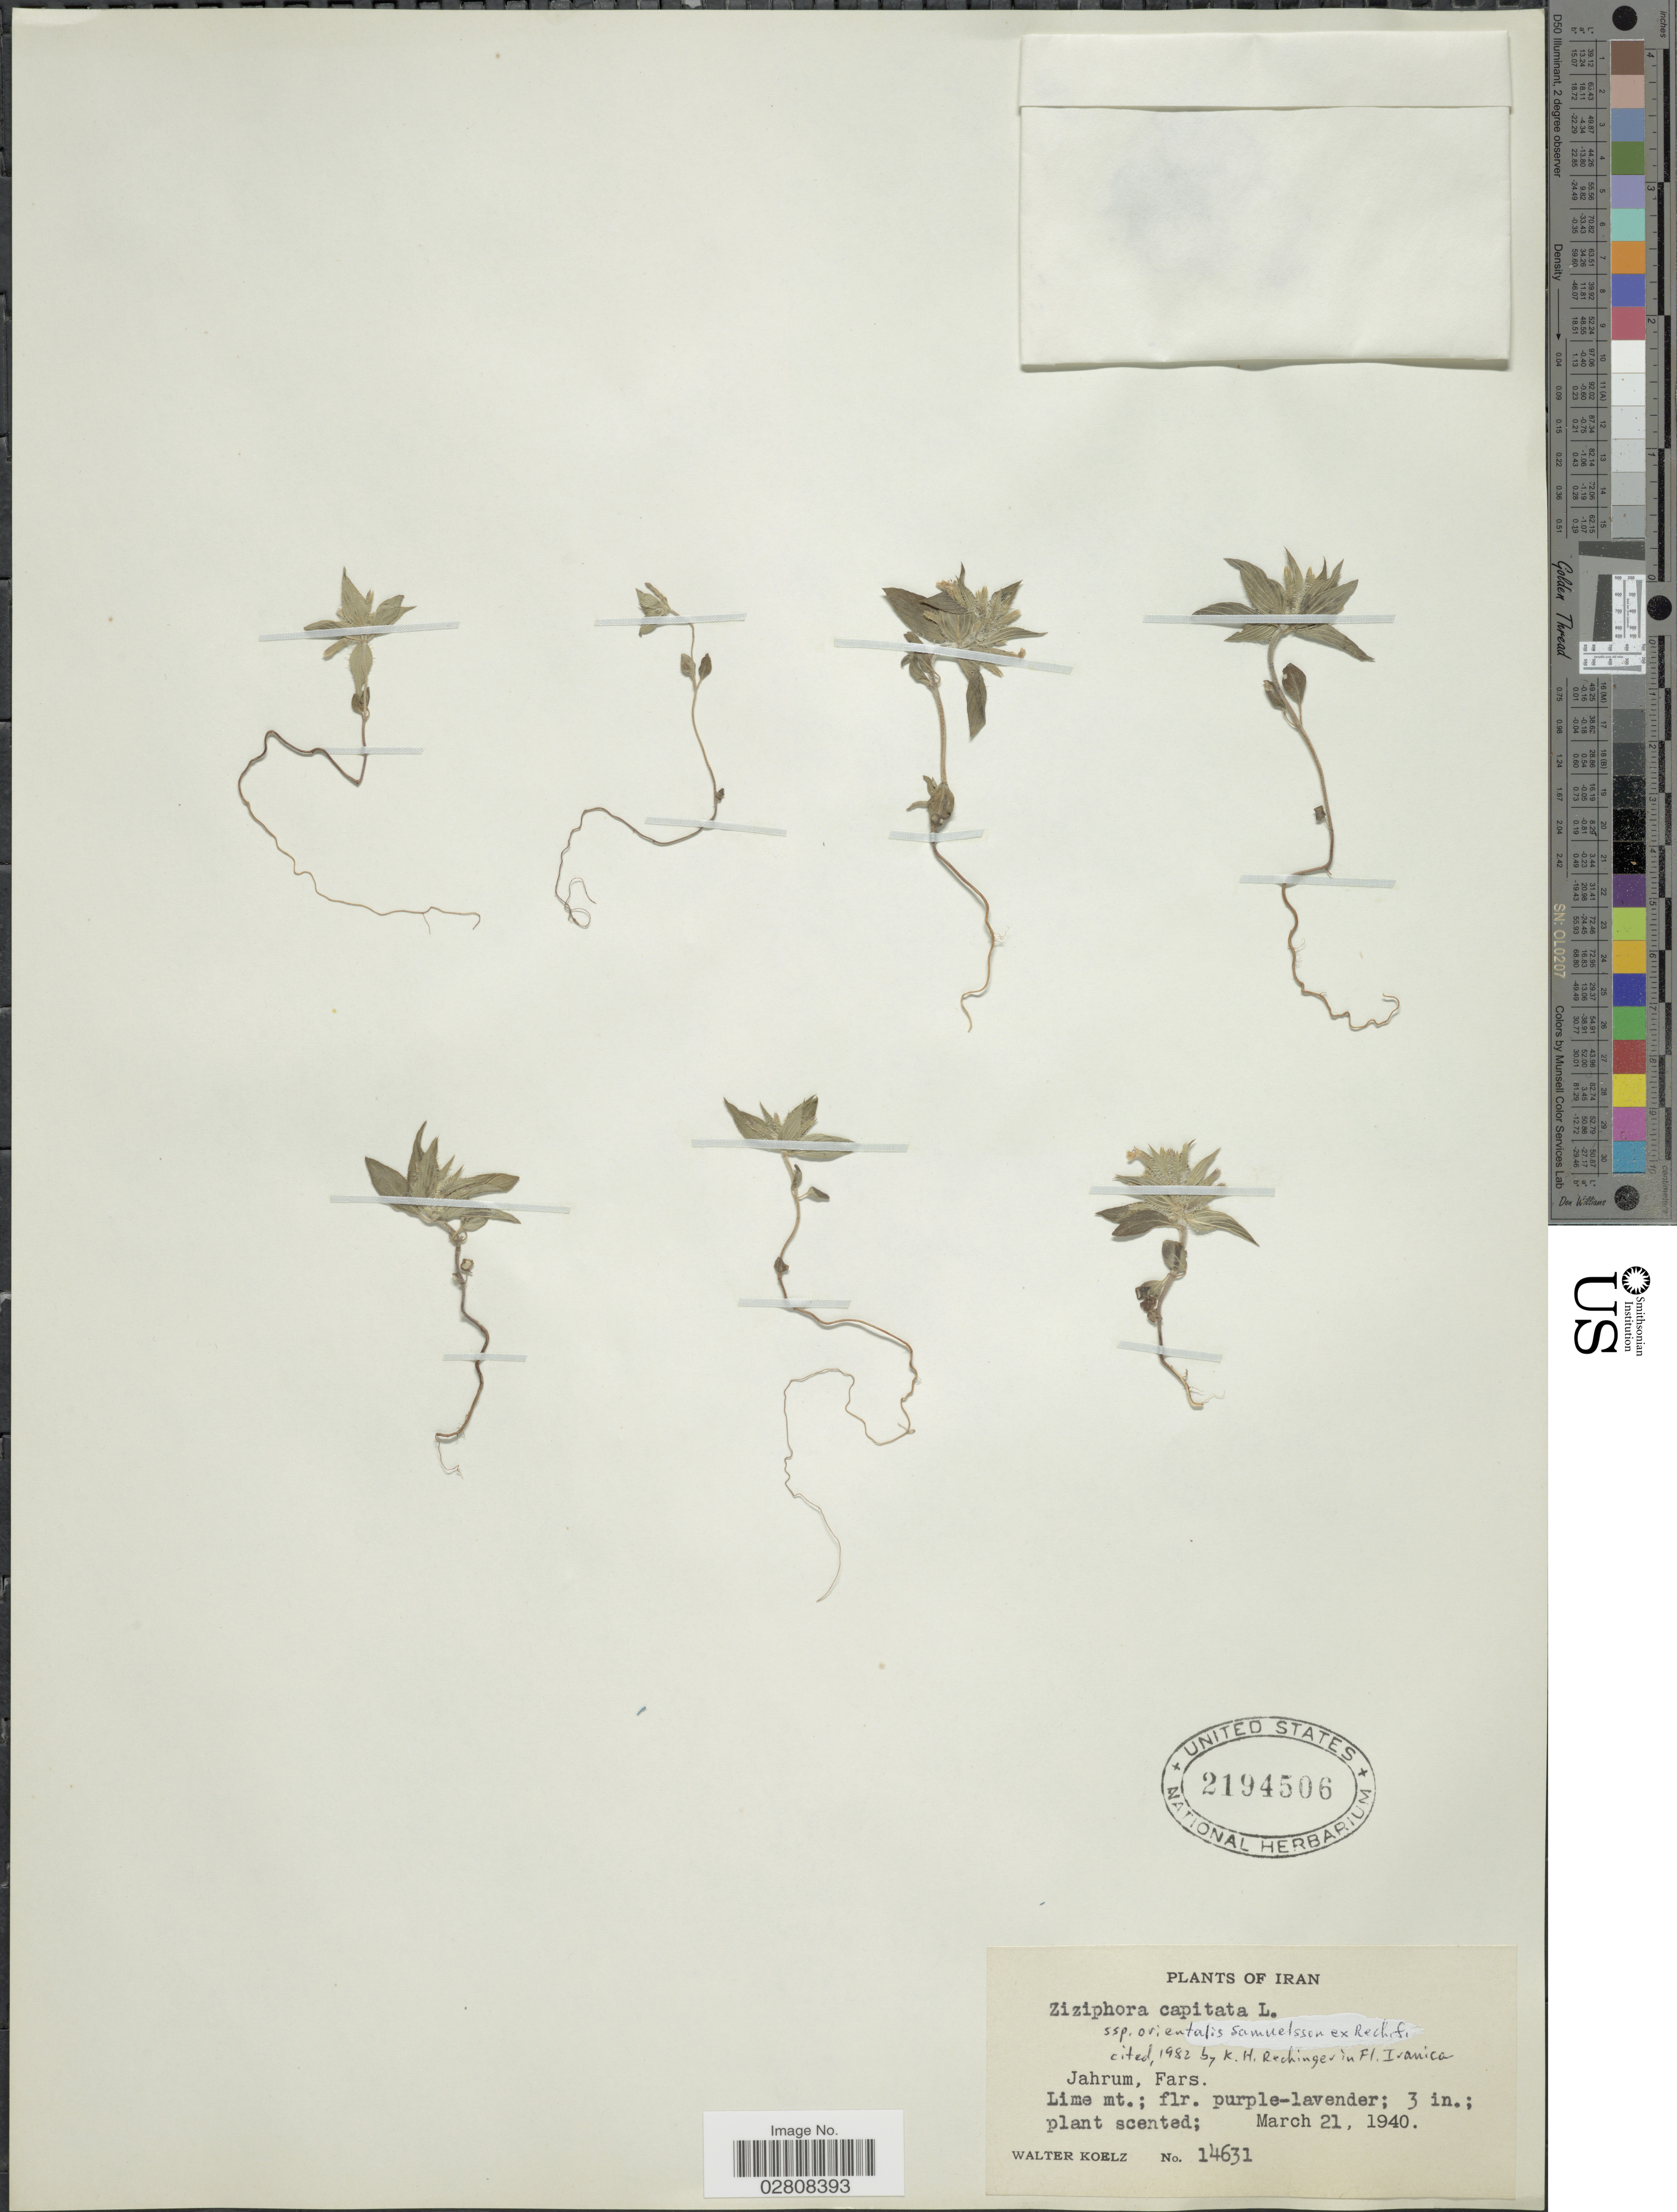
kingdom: Plantae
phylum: Tracheophyta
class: Magnoliopsida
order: Lamiales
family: Lamiaceae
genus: Ziziphora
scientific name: Ziziphora capitata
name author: L.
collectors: W. N. Koelz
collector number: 14631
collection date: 1940-03-21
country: Iran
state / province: Fars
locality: Jahrum.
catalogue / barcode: US 2194506